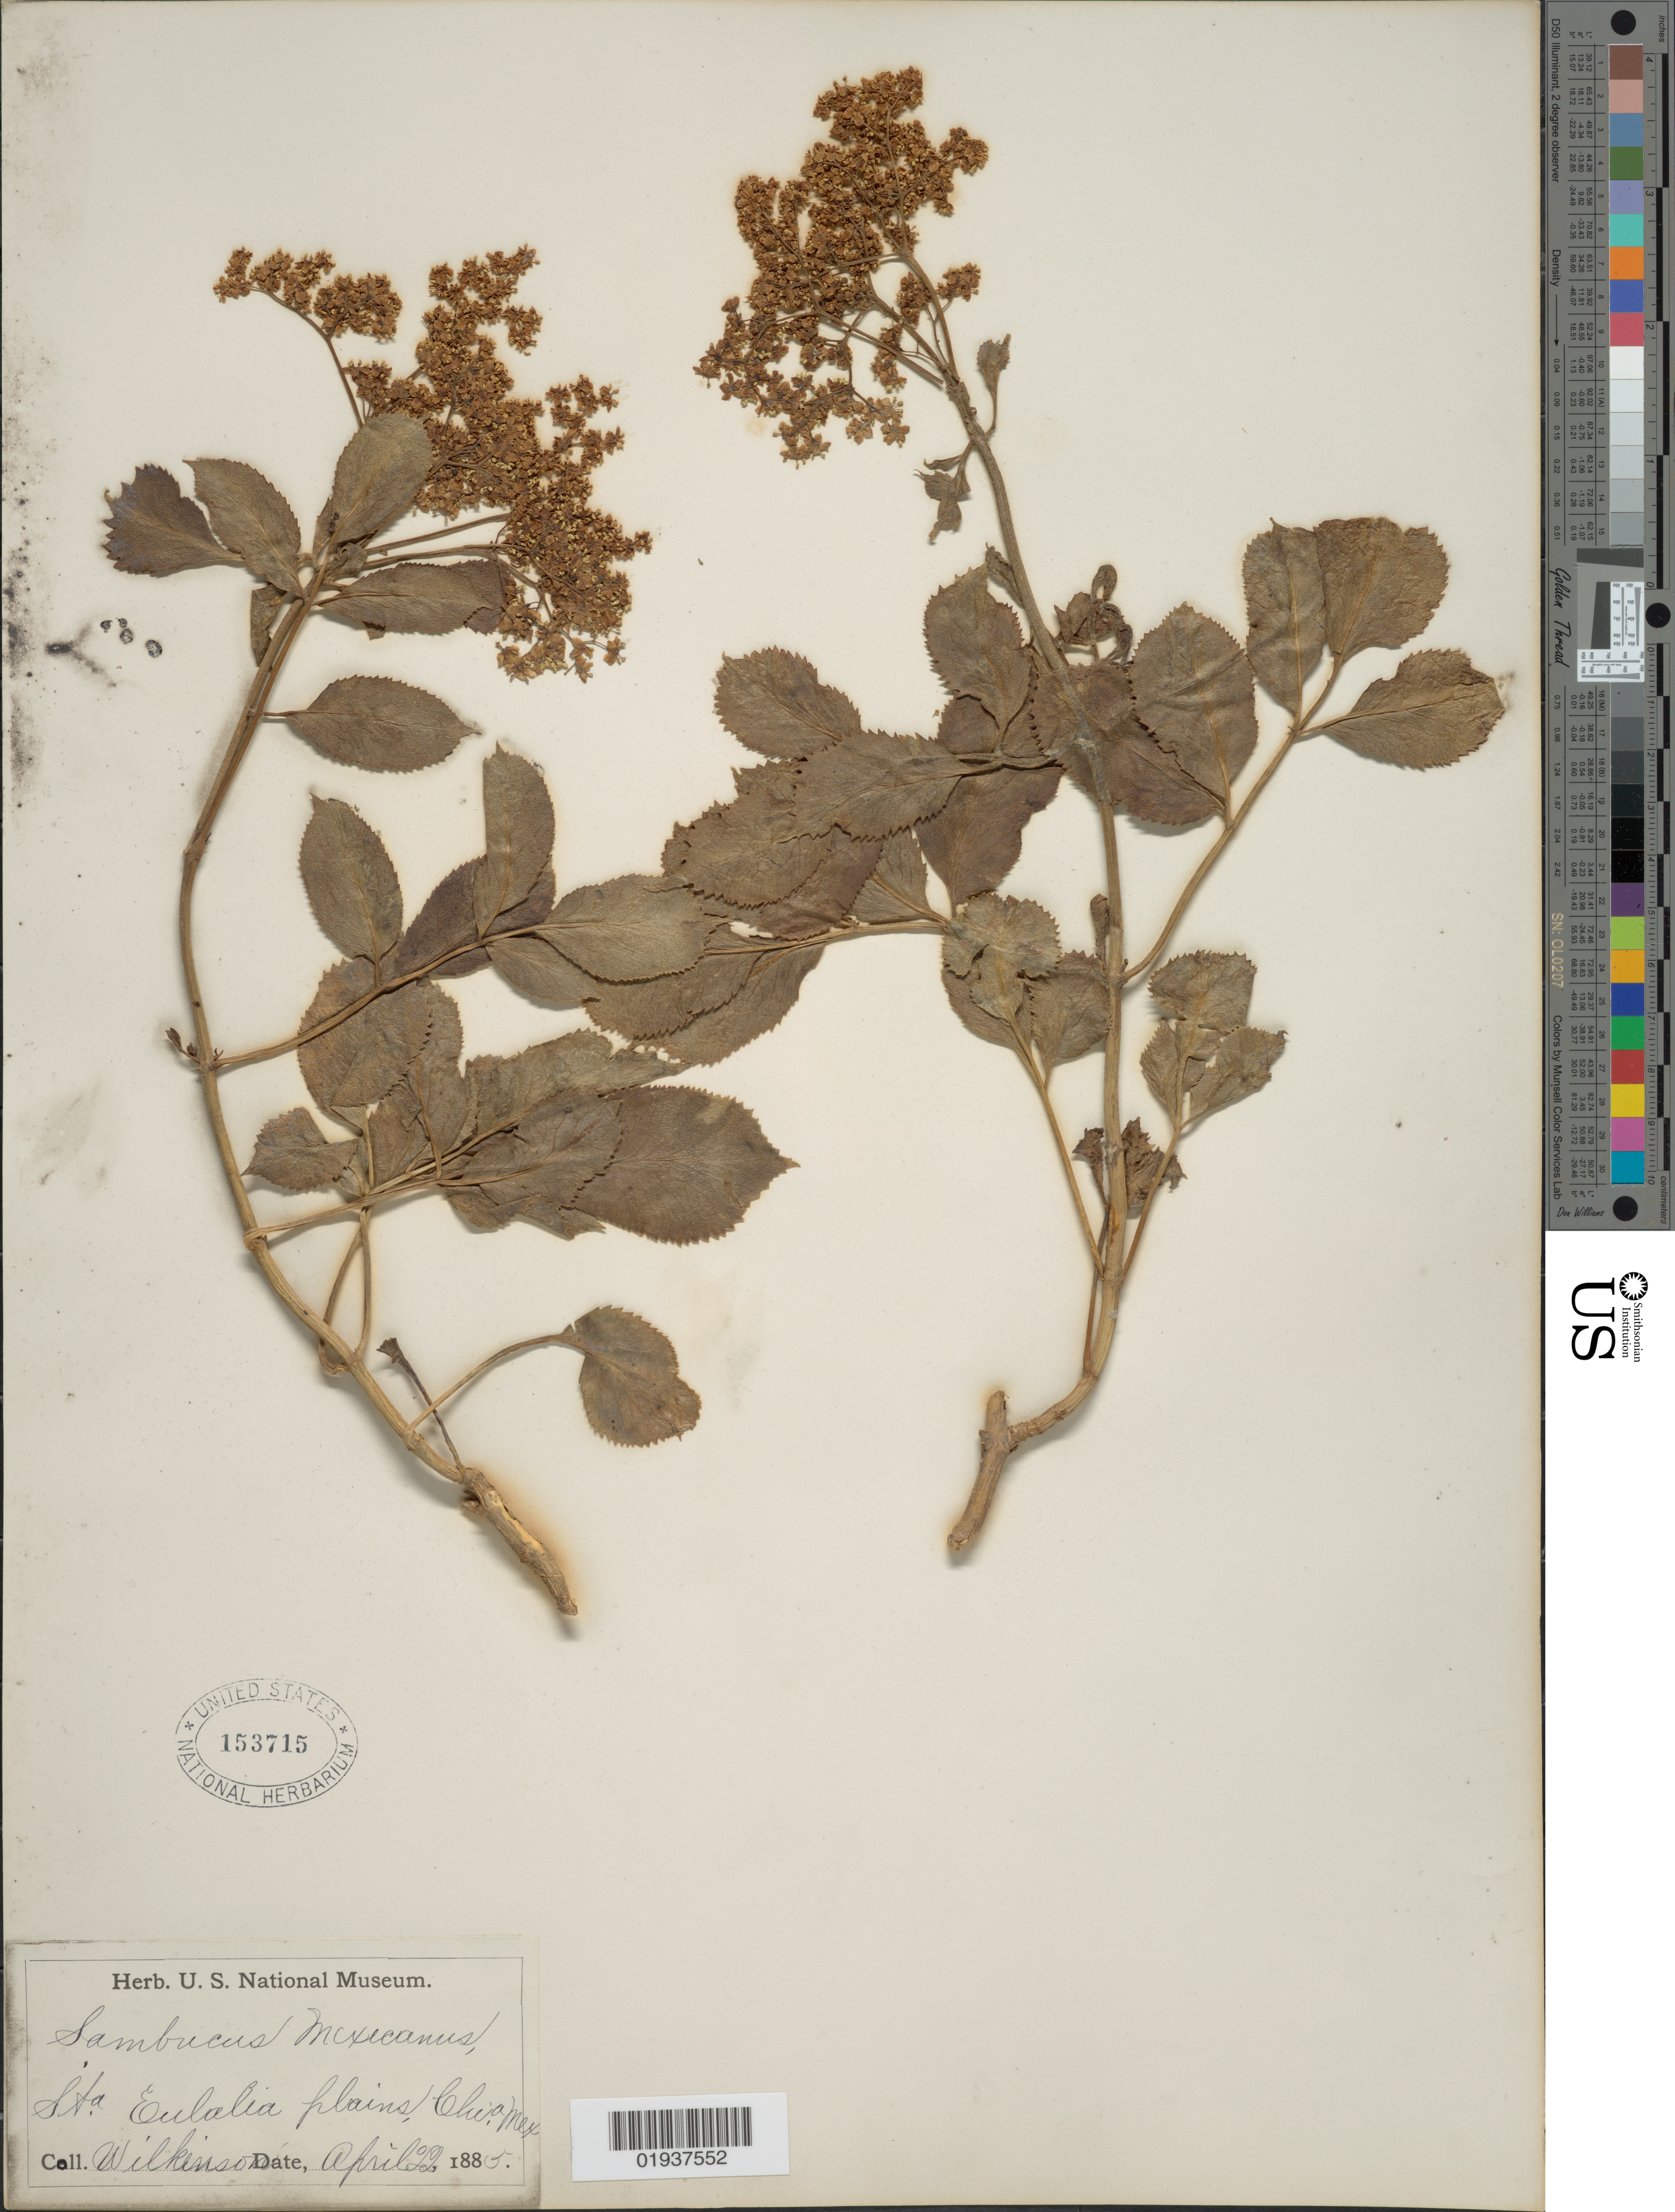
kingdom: Plantae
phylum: Tracheophyta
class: Magnoliopsida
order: Dipsacales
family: Viburnaceae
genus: Sambucus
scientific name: Sambucus mexicana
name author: C. Presl ex DC.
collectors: Wilkinson, --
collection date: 1885-04-22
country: Mexico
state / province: Chiapas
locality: Sta. Eulalia plains.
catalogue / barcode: US 153715